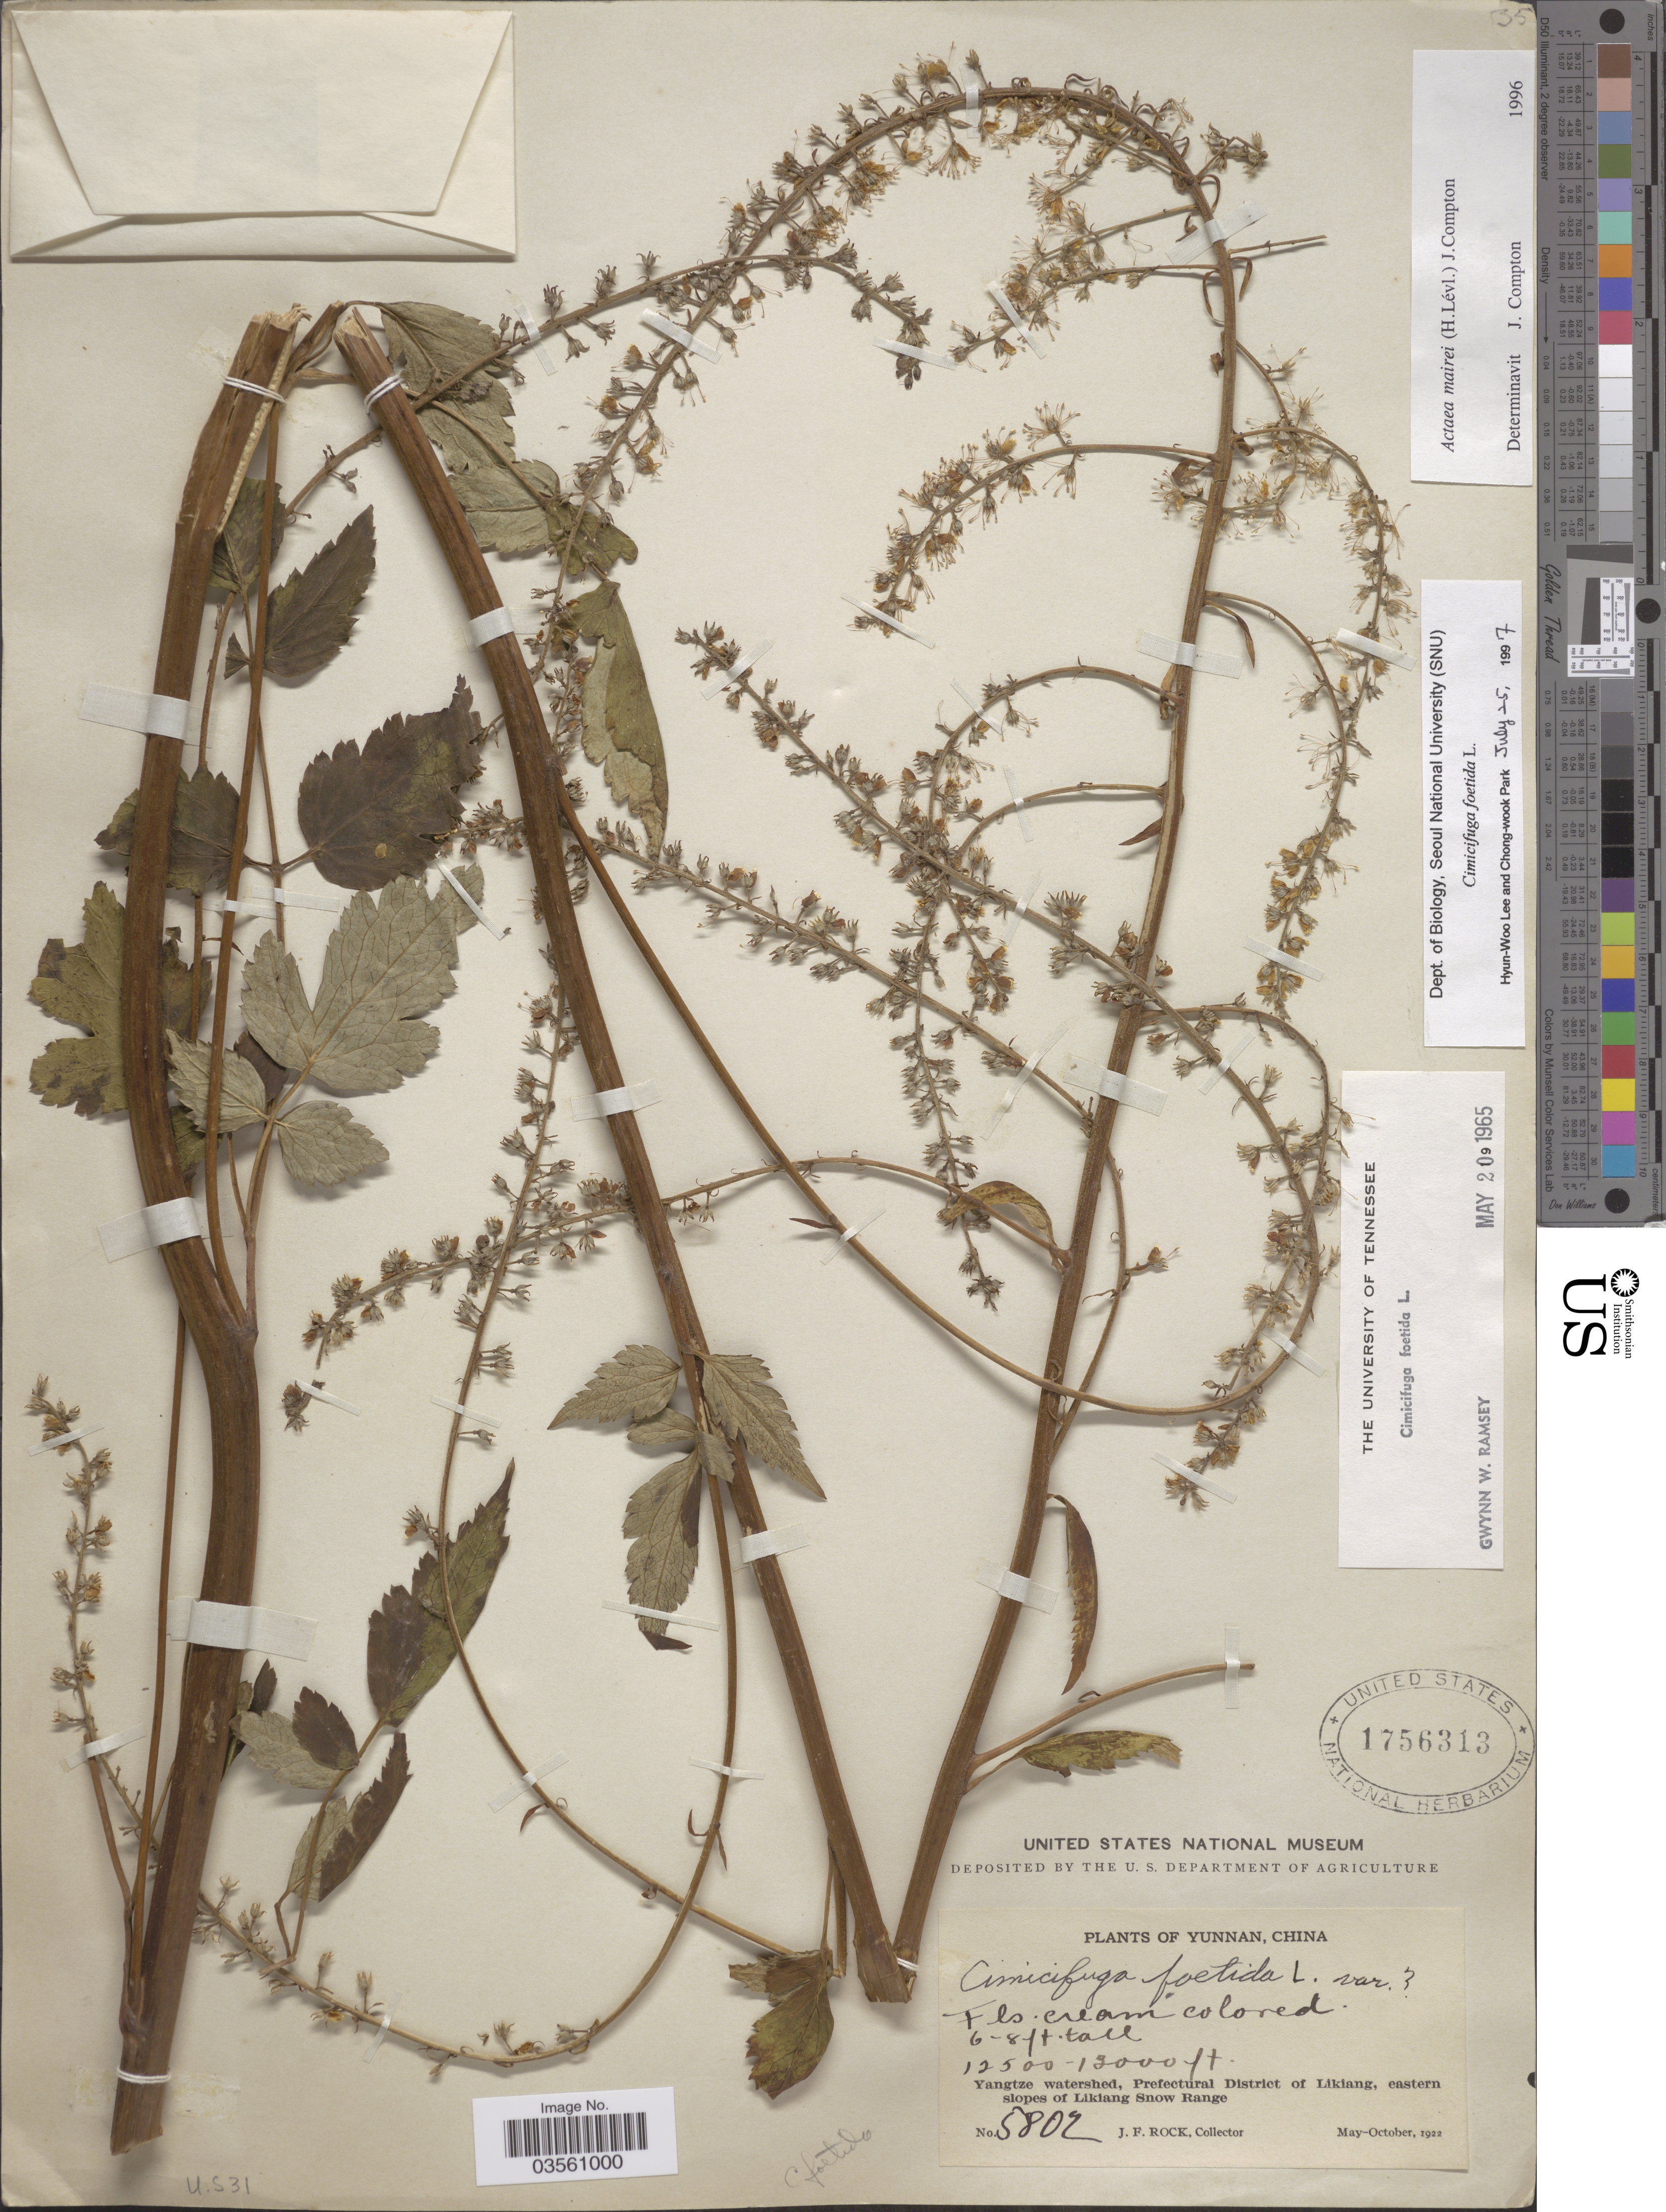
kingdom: Plantae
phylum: Tracheophyta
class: Magnoliopsida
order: Ranunculales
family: Ranunculaceae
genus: Actaea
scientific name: Actaea mairei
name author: (H. Lév.) J. Compton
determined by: Compton, J. A.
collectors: J. Rock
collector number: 5802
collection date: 1922-05/1922-10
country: China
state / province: Yunnan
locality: Yangtze watershed, Prefectural District of Likiang, eastern slopes of Likiang Snow Range.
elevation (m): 3810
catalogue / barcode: US 1756313